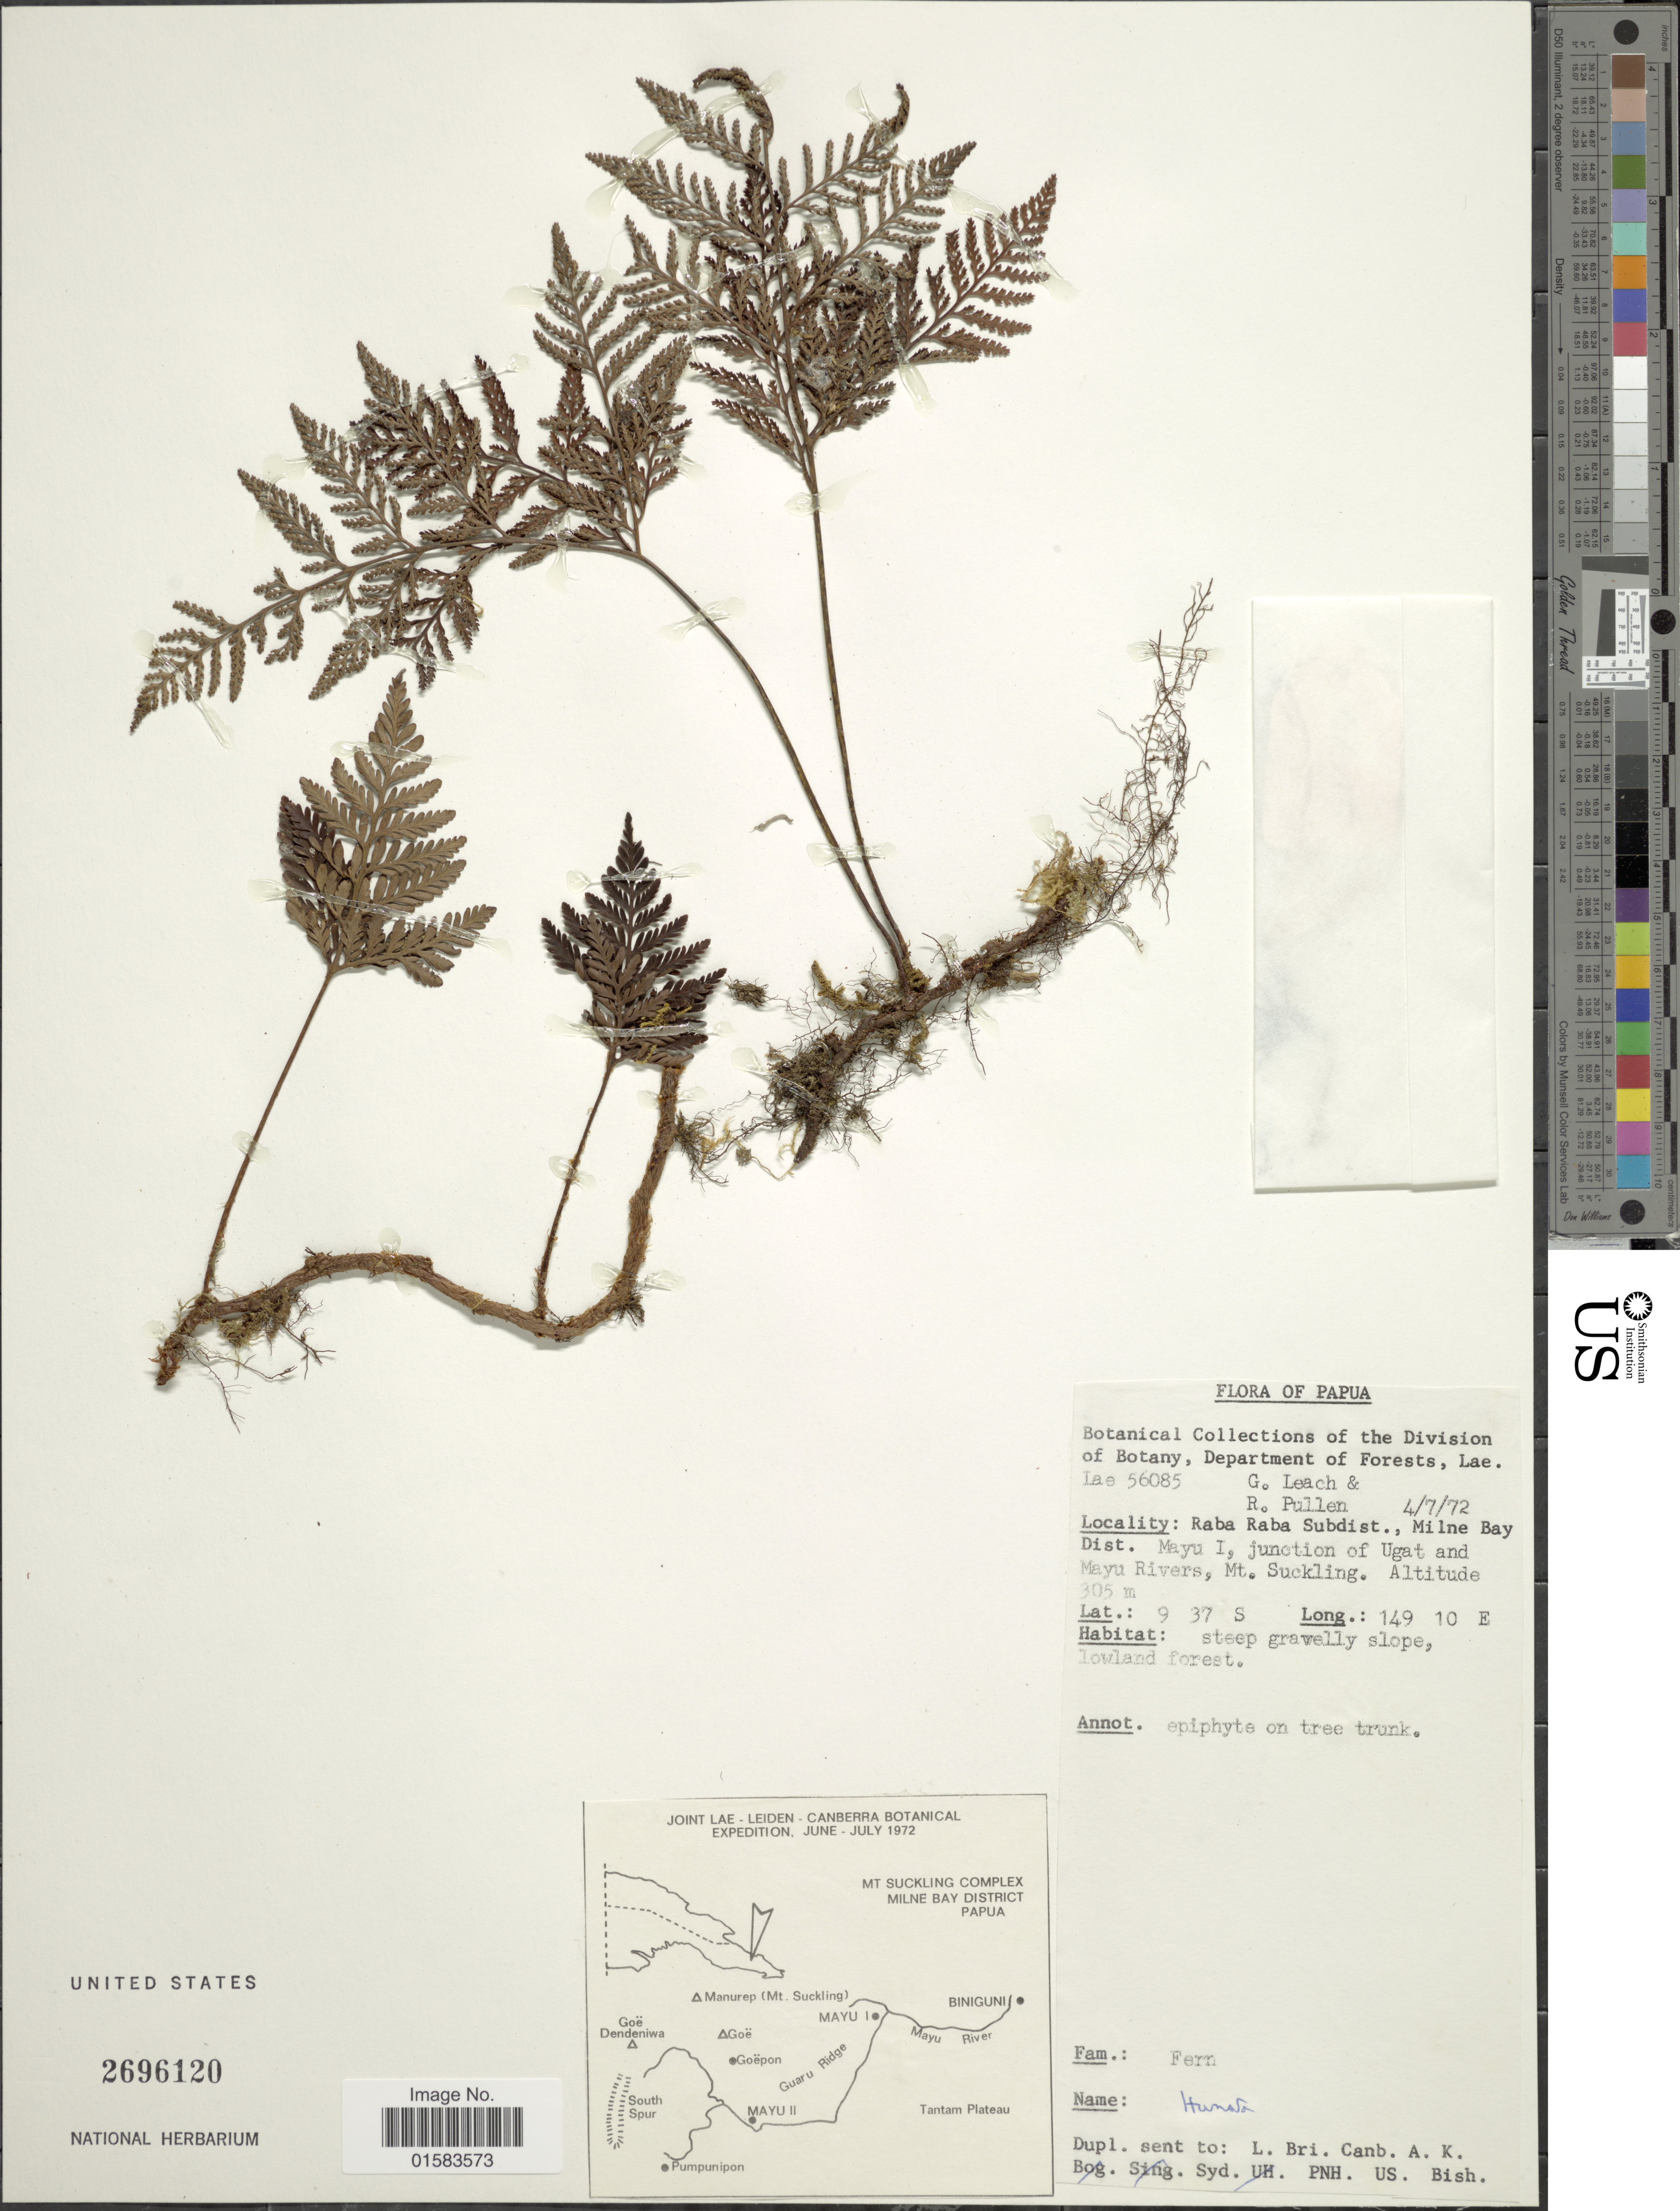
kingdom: Plantae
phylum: Tracheophyta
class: Polypodiopsida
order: Polypodiales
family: Davalliaceae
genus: Davallia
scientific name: Davallia sp.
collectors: G. Leach & R. Pullen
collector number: Lae 5685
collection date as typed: Transcribed d/m/y: 4/7/72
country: Papua New Guinea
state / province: Milne Bay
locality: Raba Raba Subdist, Mayu I, Junction of Ugat and Mayu Rivers, Mt.Suckling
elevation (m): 305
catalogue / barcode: US 2696120